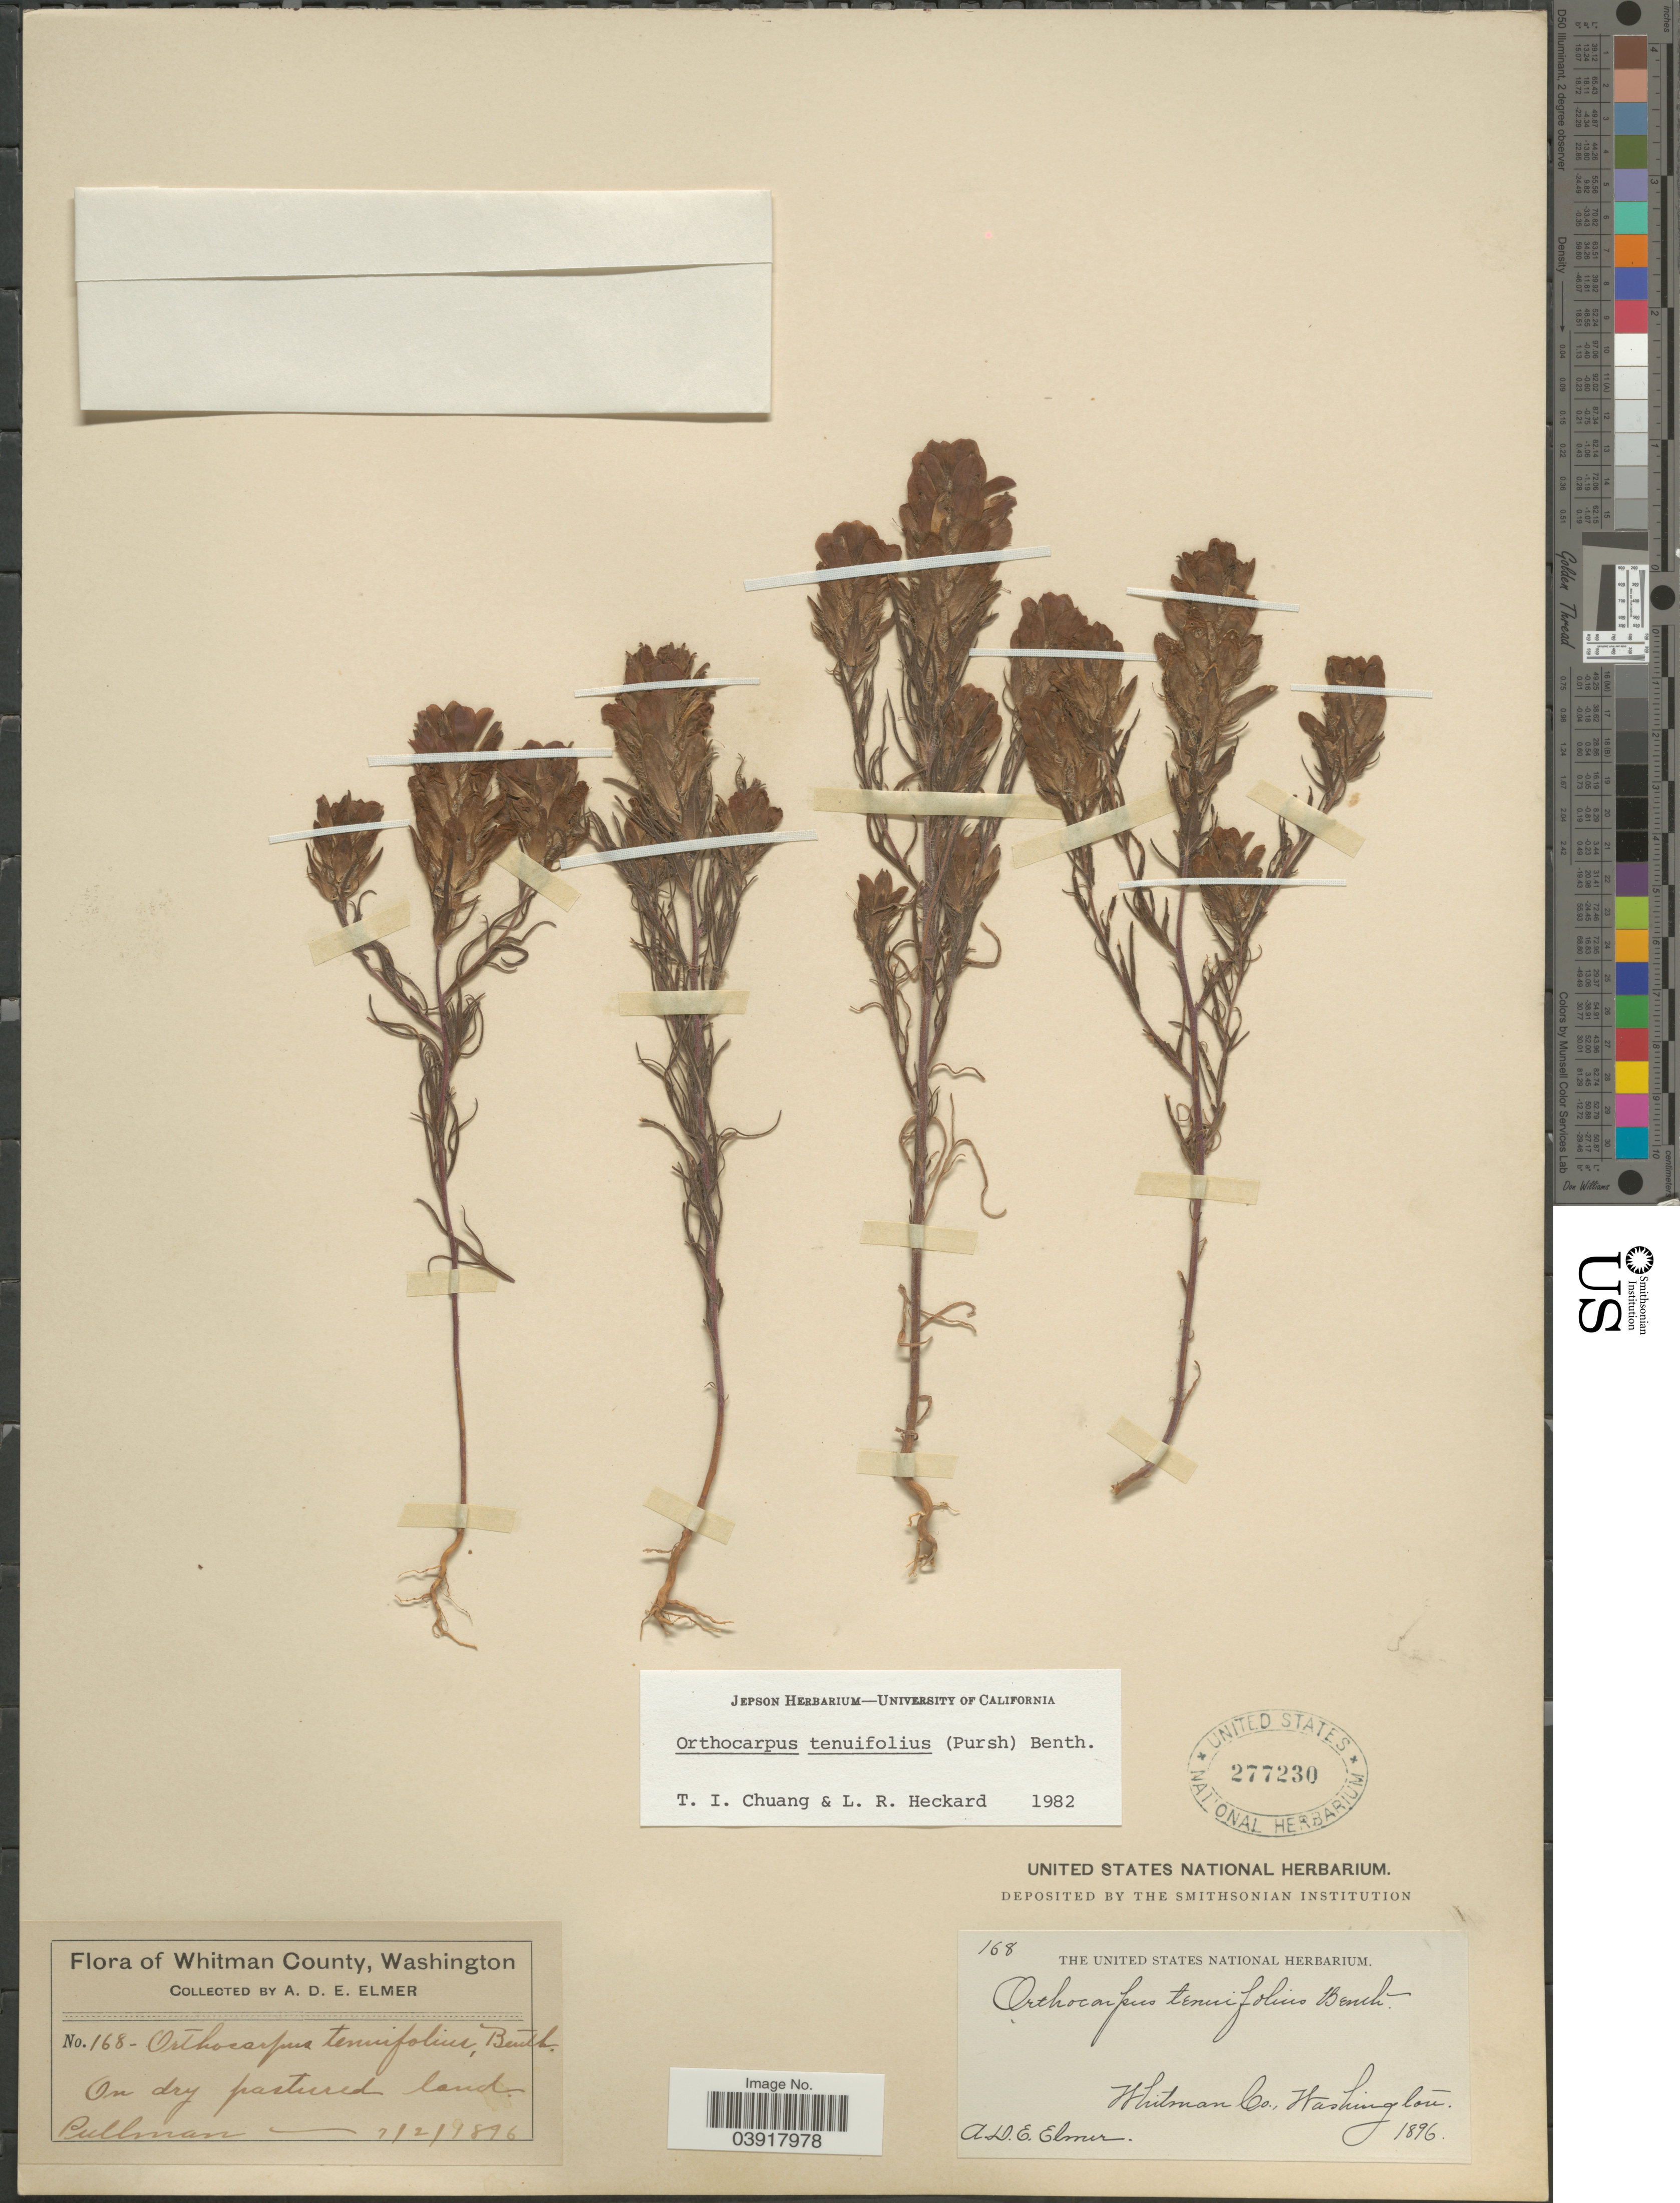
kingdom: Plantae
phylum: Tracheophyta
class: Magnoliopsida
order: Lamiales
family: Orobanchaceae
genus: Orthocarpus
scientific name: Orthocarpus tenuifolius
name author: (Pursh) Benth.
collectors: A. D. E. Elmer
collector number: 168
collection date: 1896-07-02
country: United States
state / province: Washington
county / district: Whitman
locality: Whitman County. On dry pastured land. Pullman.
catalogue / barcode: US 277230